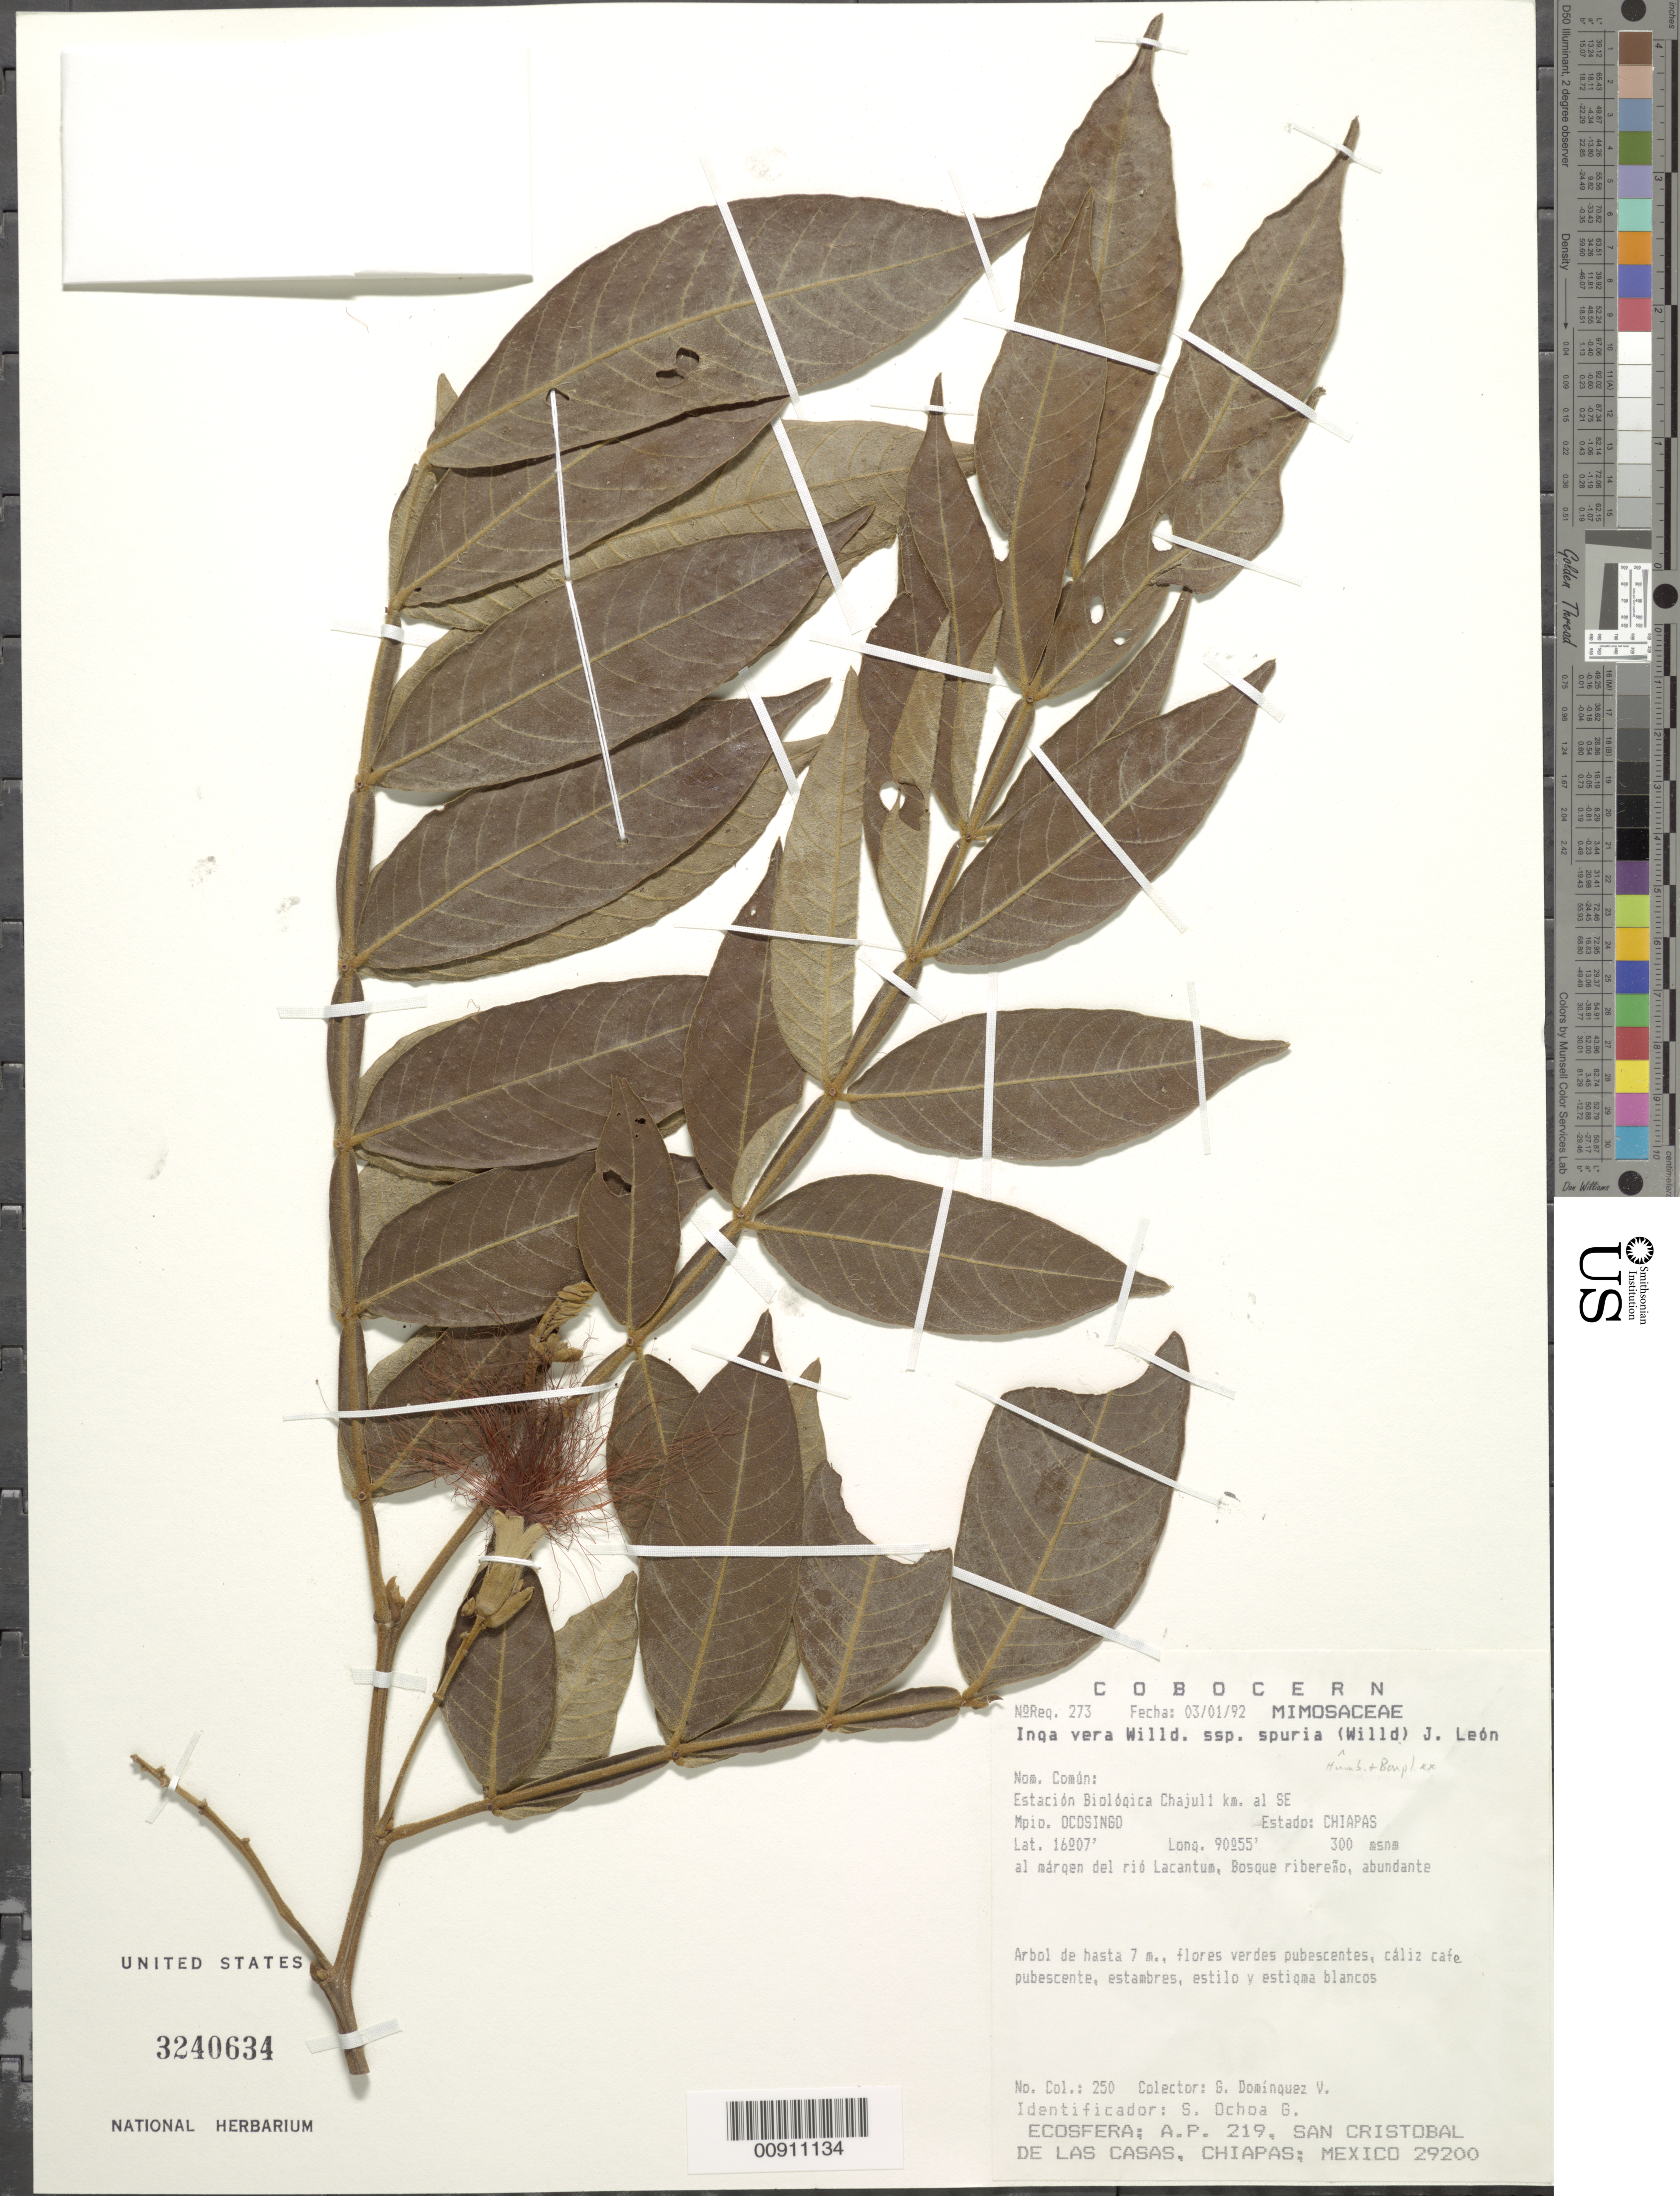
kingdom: Plantae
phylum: Tracheophyta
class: Magnoliopsida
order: Fabales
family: Fabaceae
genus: Inga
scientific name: Inga vera subsp. vera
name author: Willd.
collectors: G. Domínguez V.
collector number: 250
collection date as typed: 03 Jan 1992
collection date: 1992-01-03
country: Mexico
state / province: Chiapas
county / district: Ocosingo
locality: Estación Biológica Cajul 1 km. al SE. Mpio. Ocosingo, Chiapas. Al márgen del Río Lacantum.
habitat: Al márgen del Río, Bosque ribereño.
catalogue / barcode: US 3240634